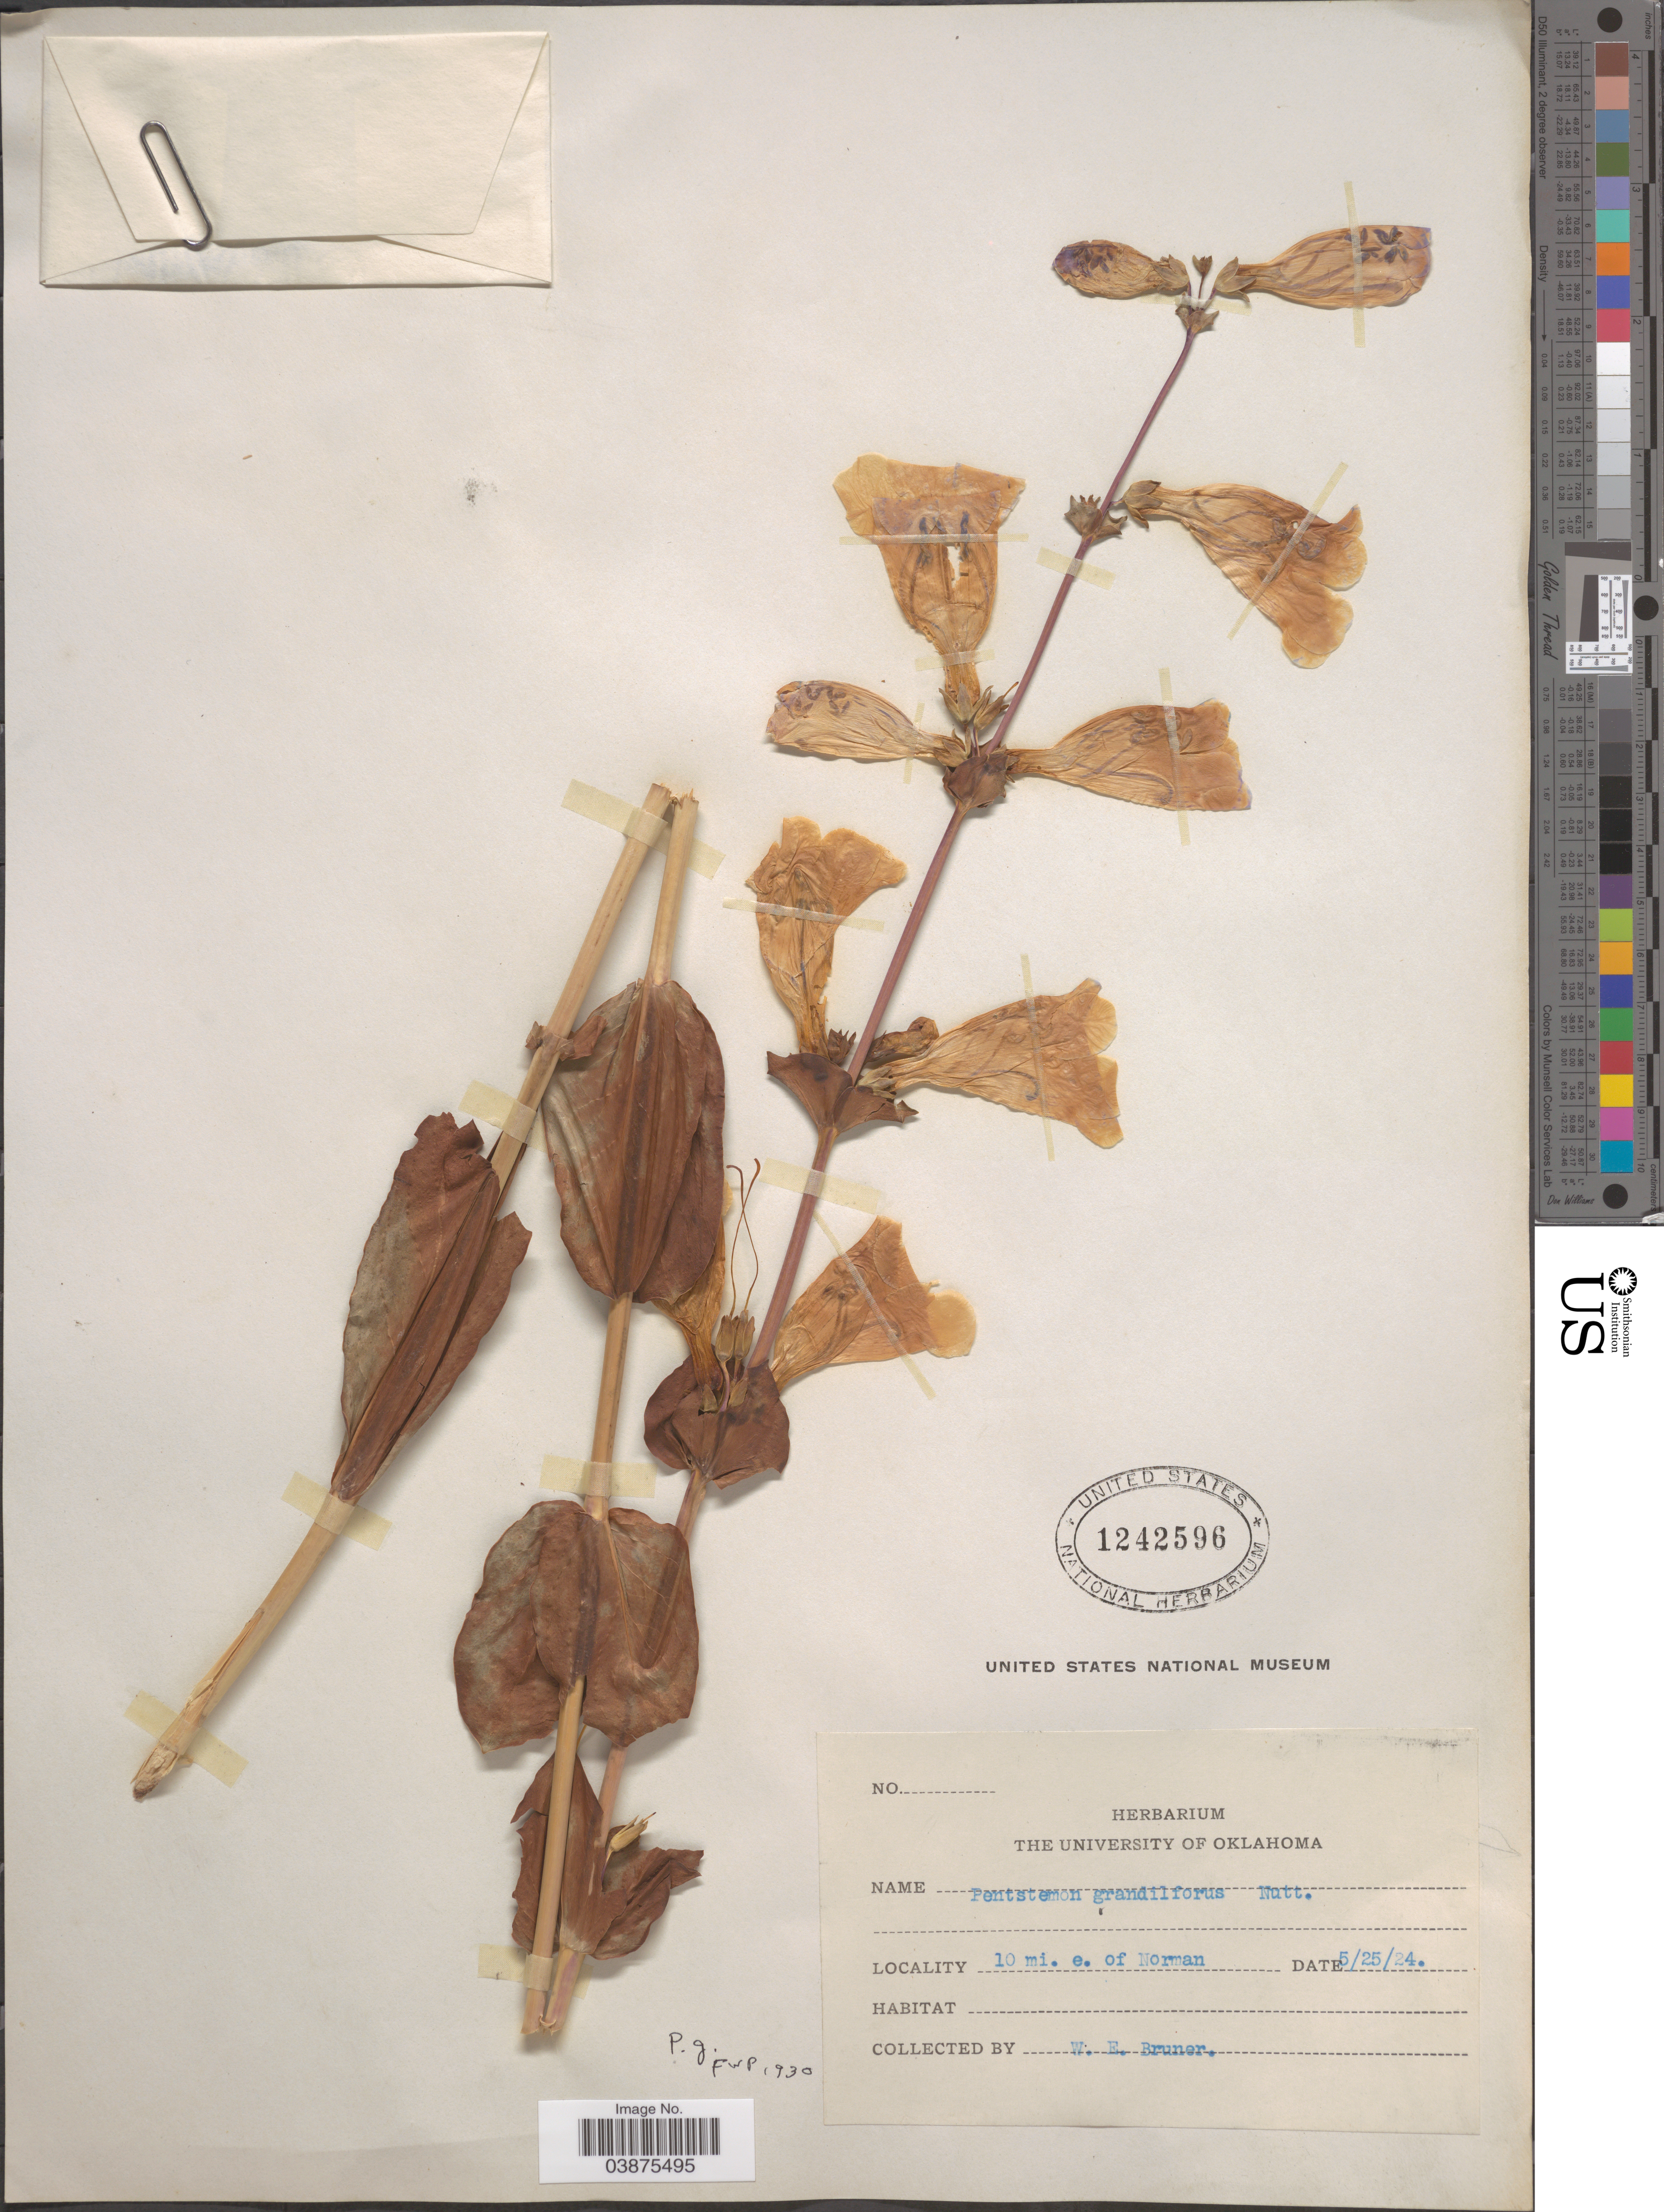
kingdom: Plantae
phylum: Tracheophyta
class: Magnoliopsida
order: Lamiales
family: Plantaginaceae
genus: Penstemon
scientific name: Penstemon grandiflorus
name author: Nutt.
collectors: W. Bruner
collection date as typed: Transcribed d/m/y: 25/5/24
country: United States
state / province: Oklahoma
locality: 10 mi. e. of Norman.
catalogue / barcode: US 1242596